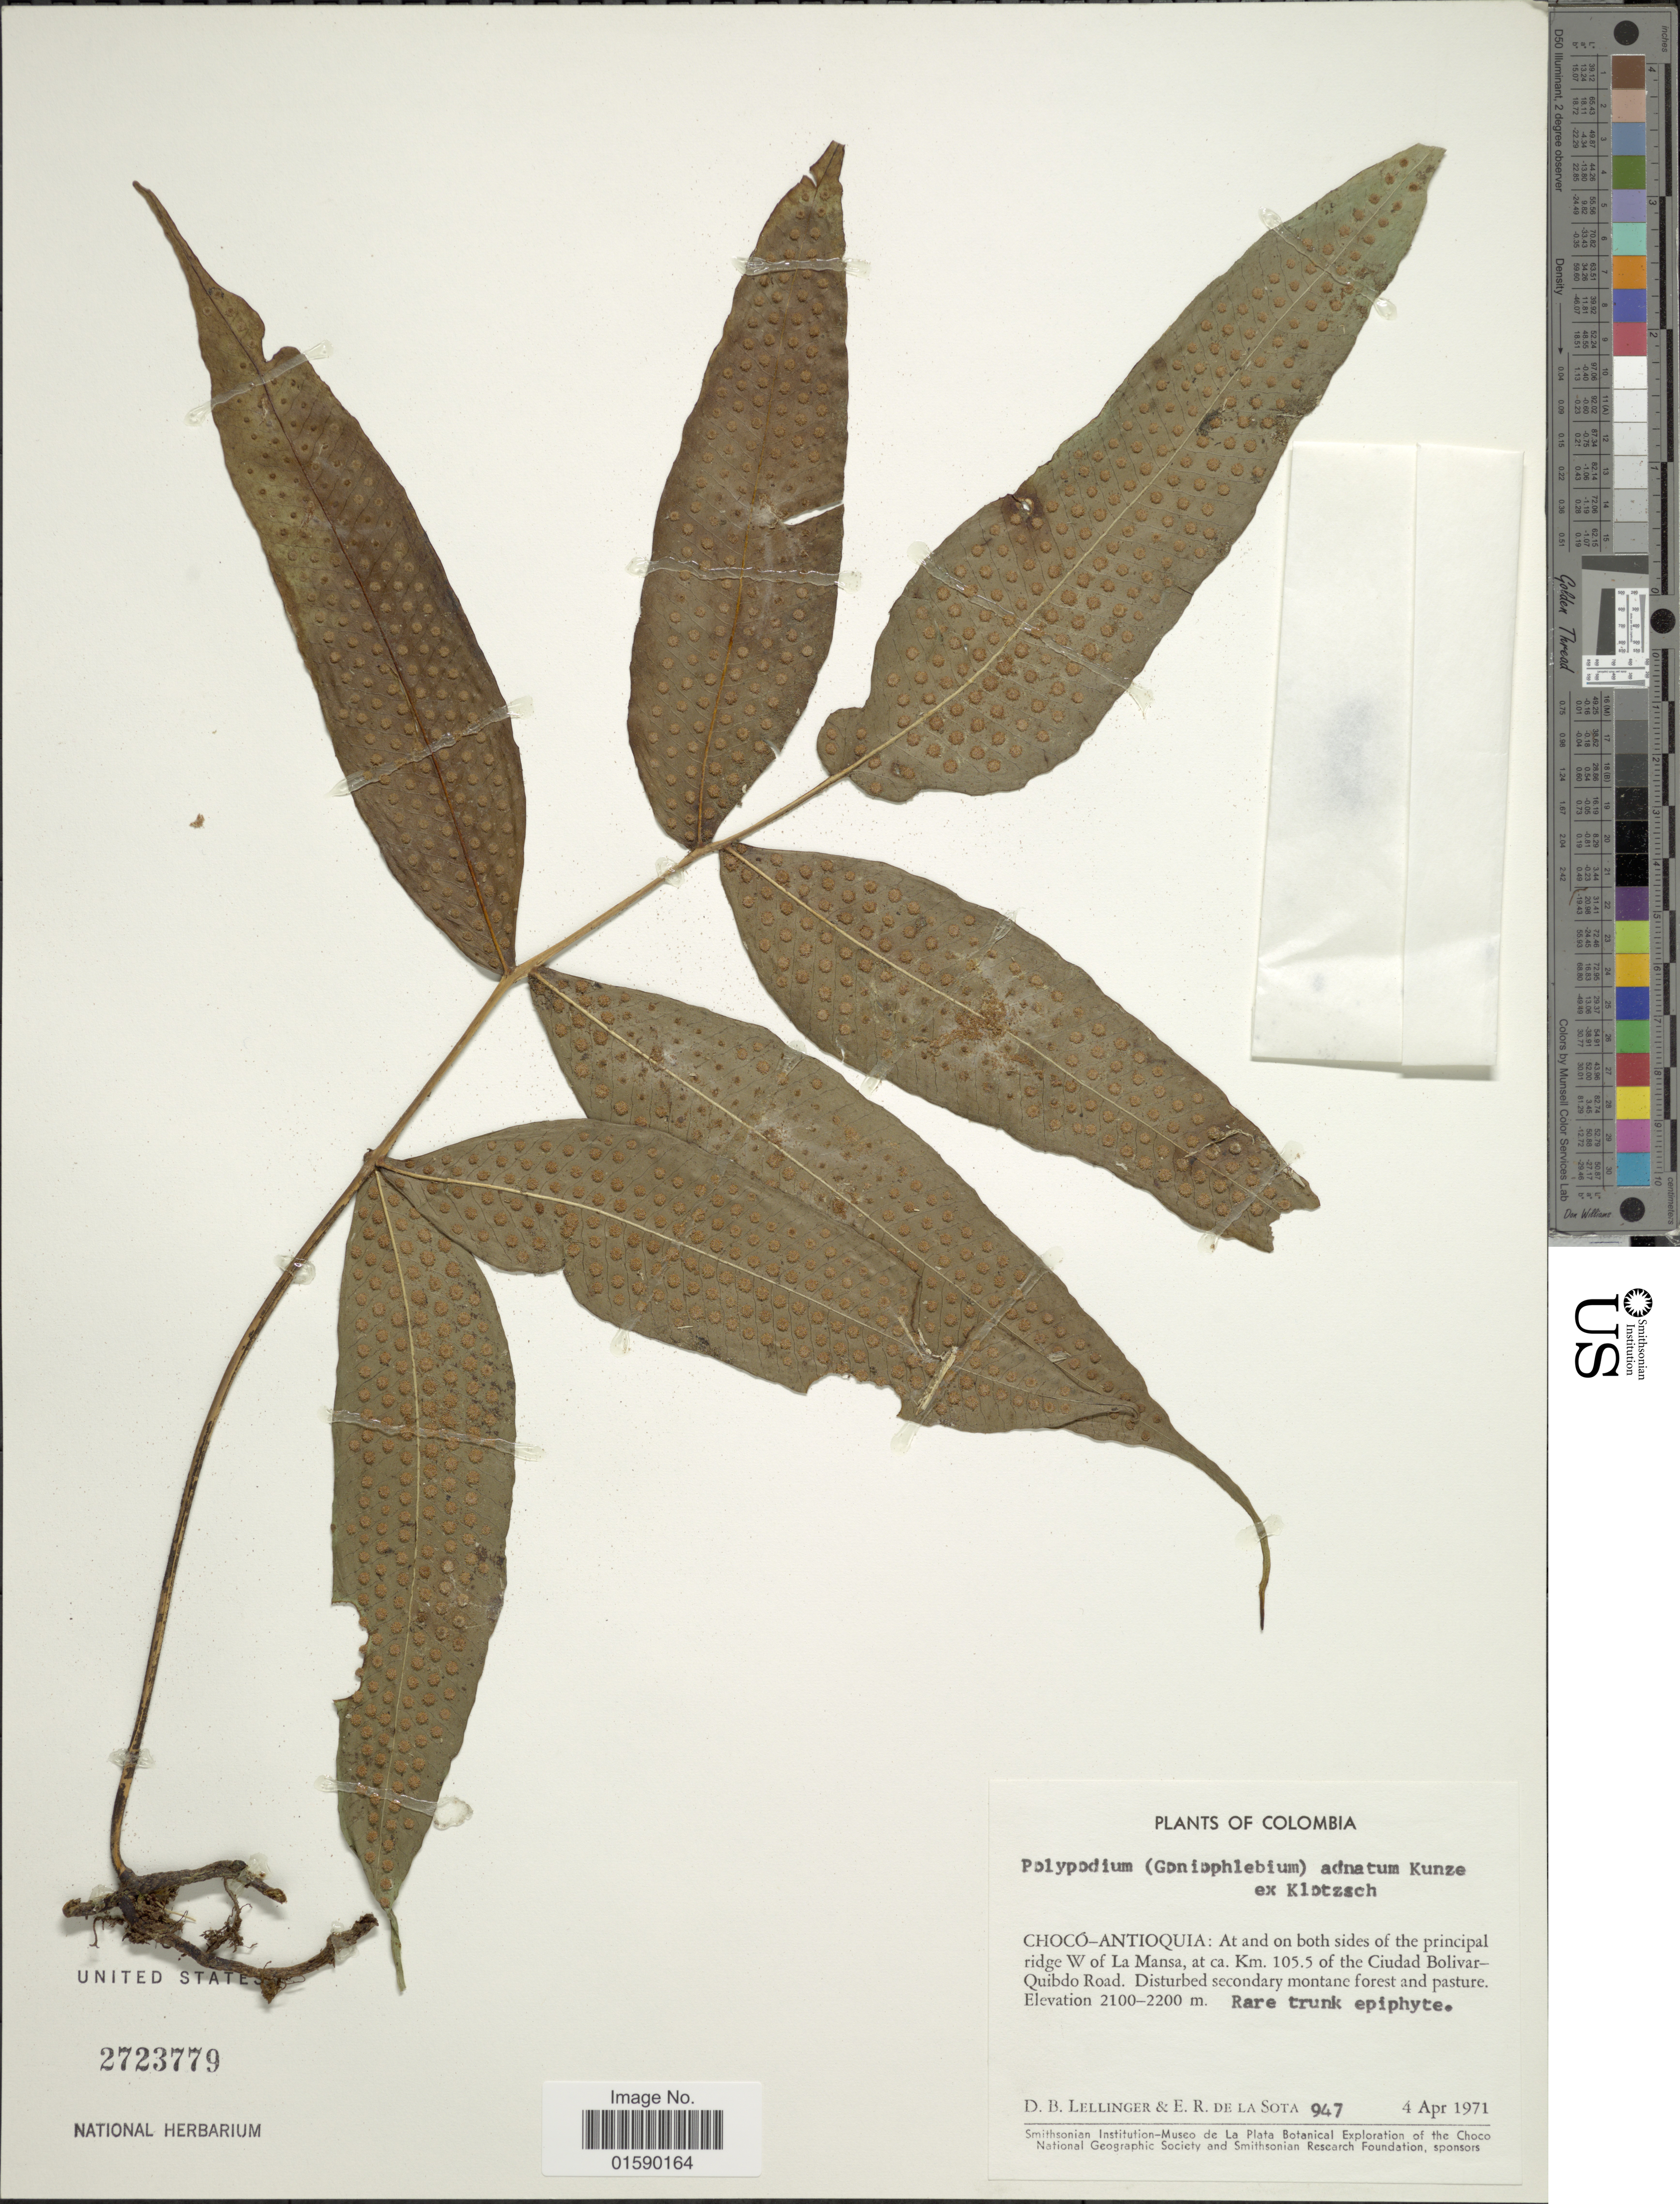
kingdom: Plantae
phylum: Tracheophyta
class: Polypodiopsida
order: Polypodiales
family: Polypodiaceae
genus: Aglaomorpha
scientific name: Aglaomorpha heraclea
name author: (Kunze) Copel.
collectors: D. B. Lellinger & E. R. de la Sota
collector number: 947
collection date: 1971-04-04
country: Colombia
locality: Colombia, Choco-Antiquia: At and on both side of the principal ridge W of La Mansa, at ca. Km 105.5 of the Ciudad Bolivar Quibido Road.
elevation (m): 2100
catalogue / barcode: US 2723779